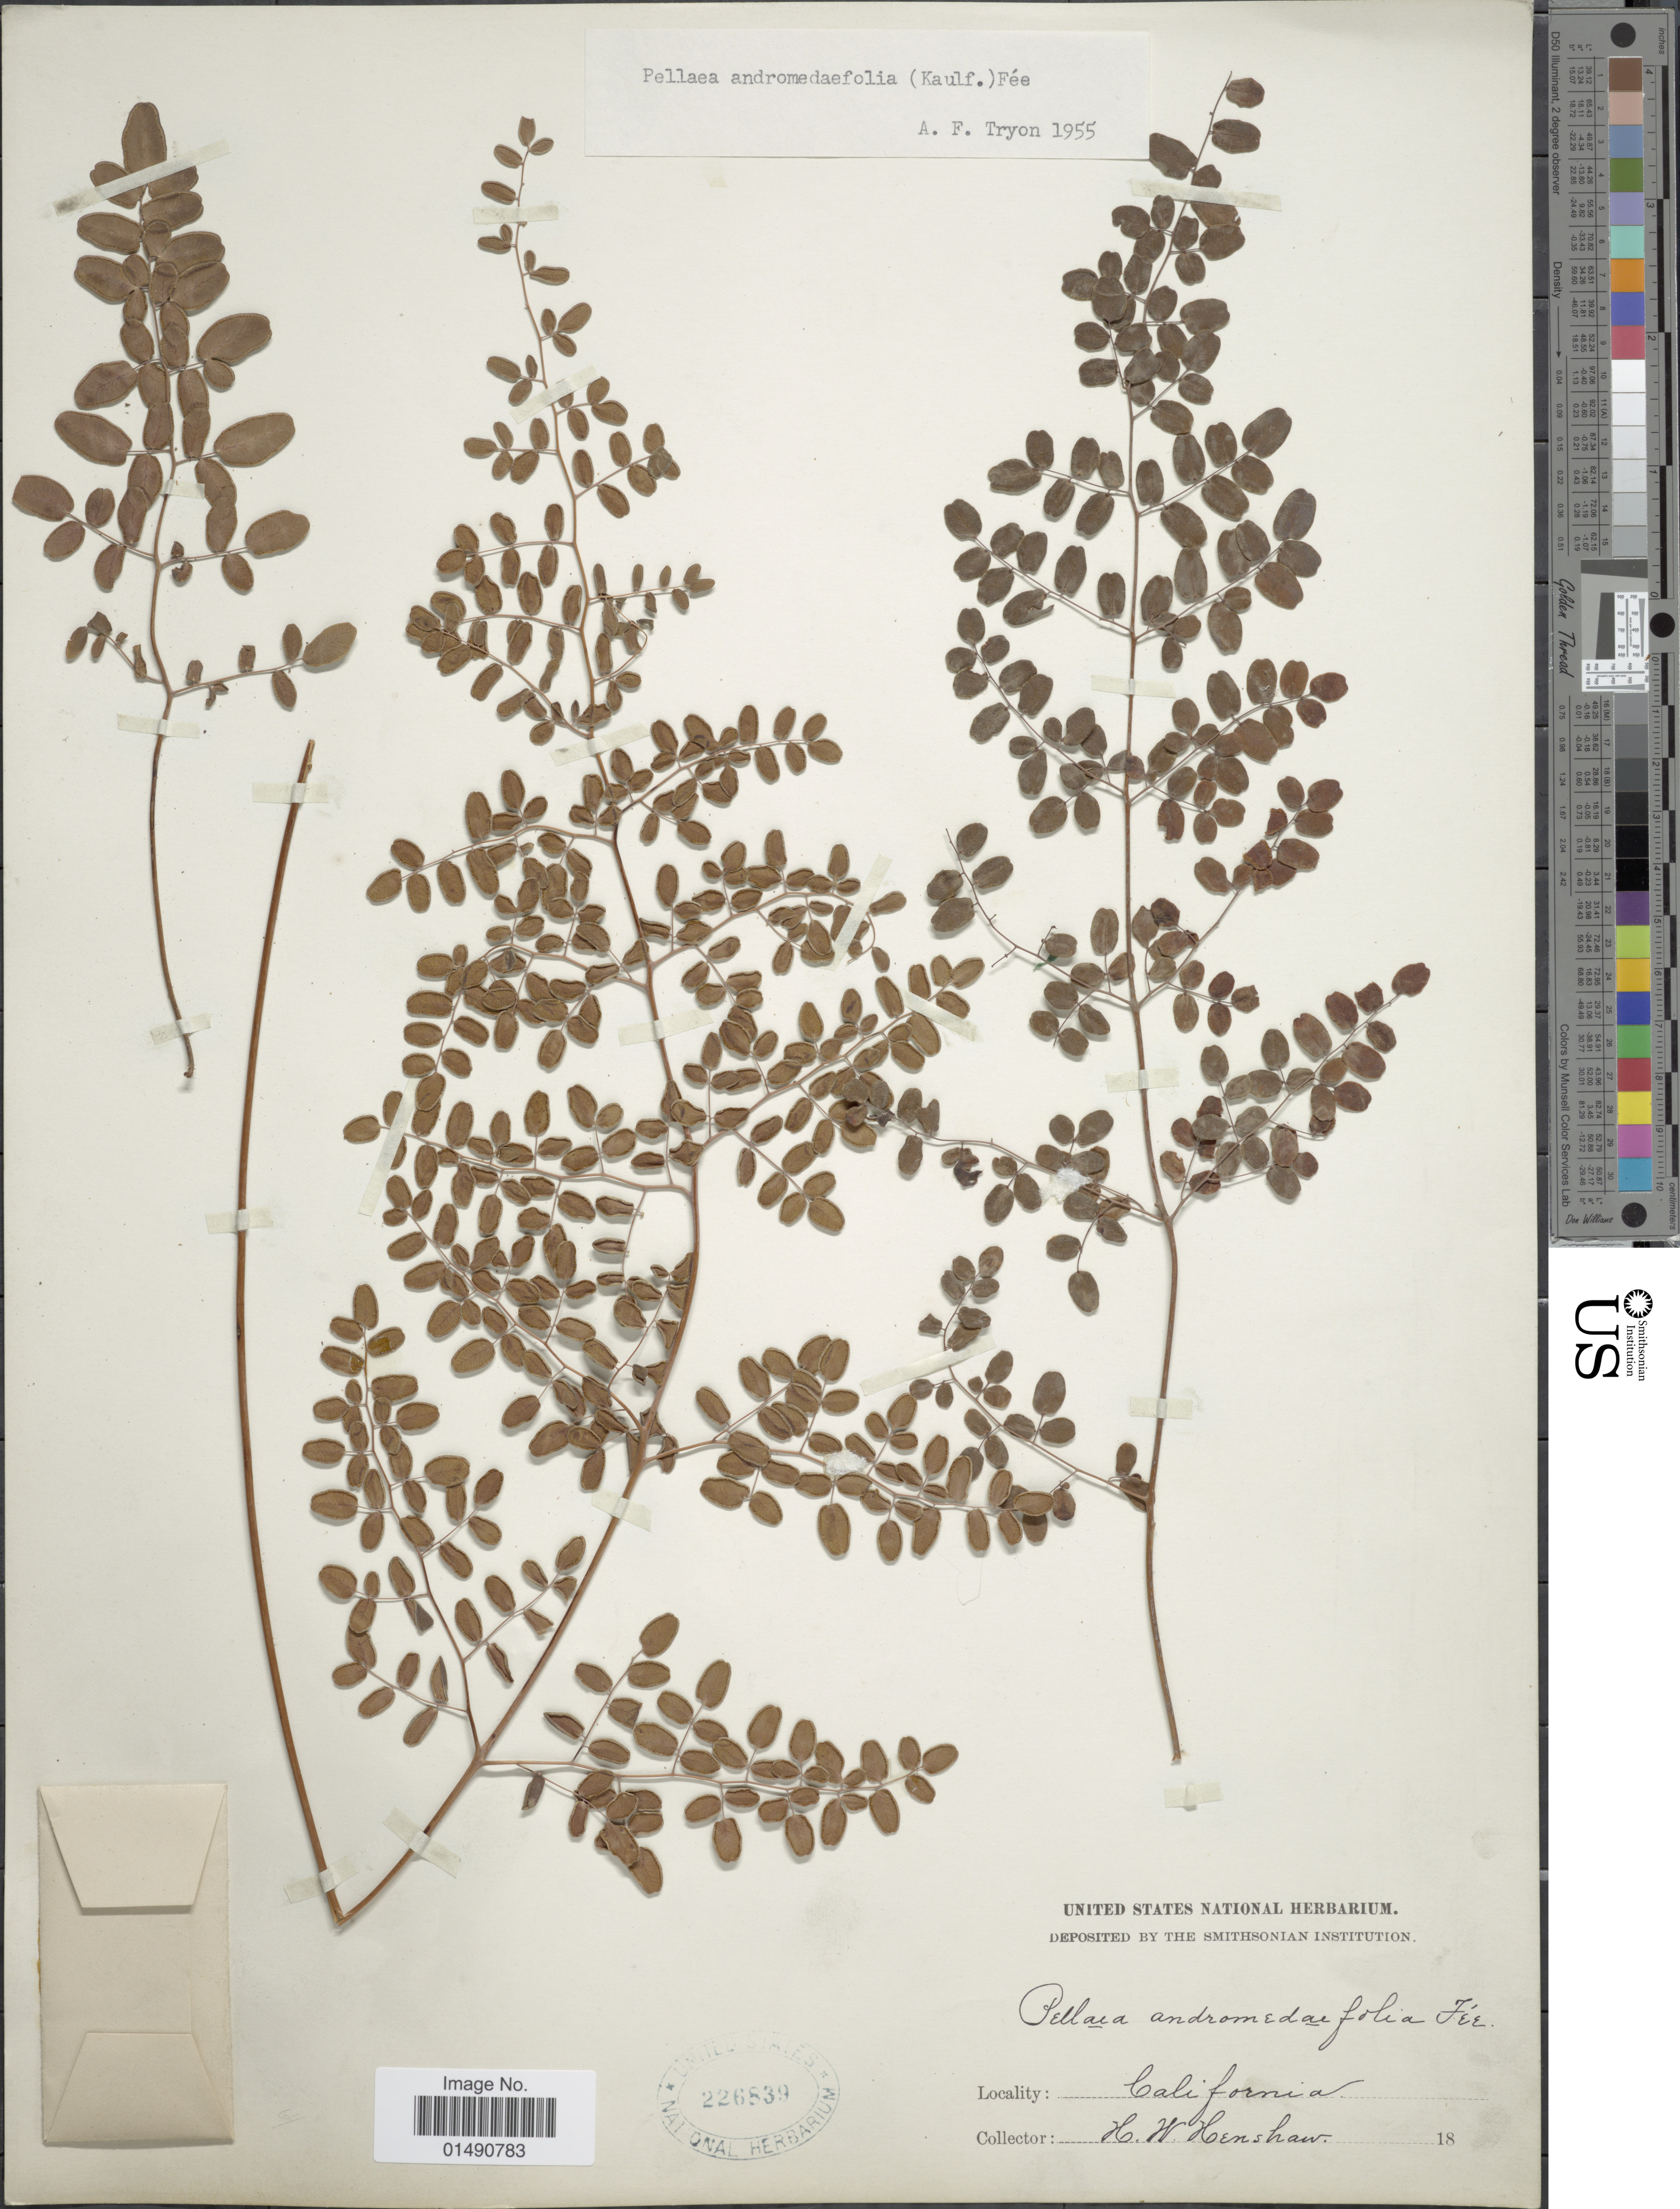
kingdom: Plantae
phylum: Tracheophyta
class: Polypodiopsida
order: Polypodiales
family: Pteridaceae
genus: Pellaea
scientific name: Pellaea andromedifolia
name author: (Kaulf.) Fée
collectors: H. Henshaw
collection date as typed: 18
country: United States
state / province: California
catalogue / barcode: US 226839